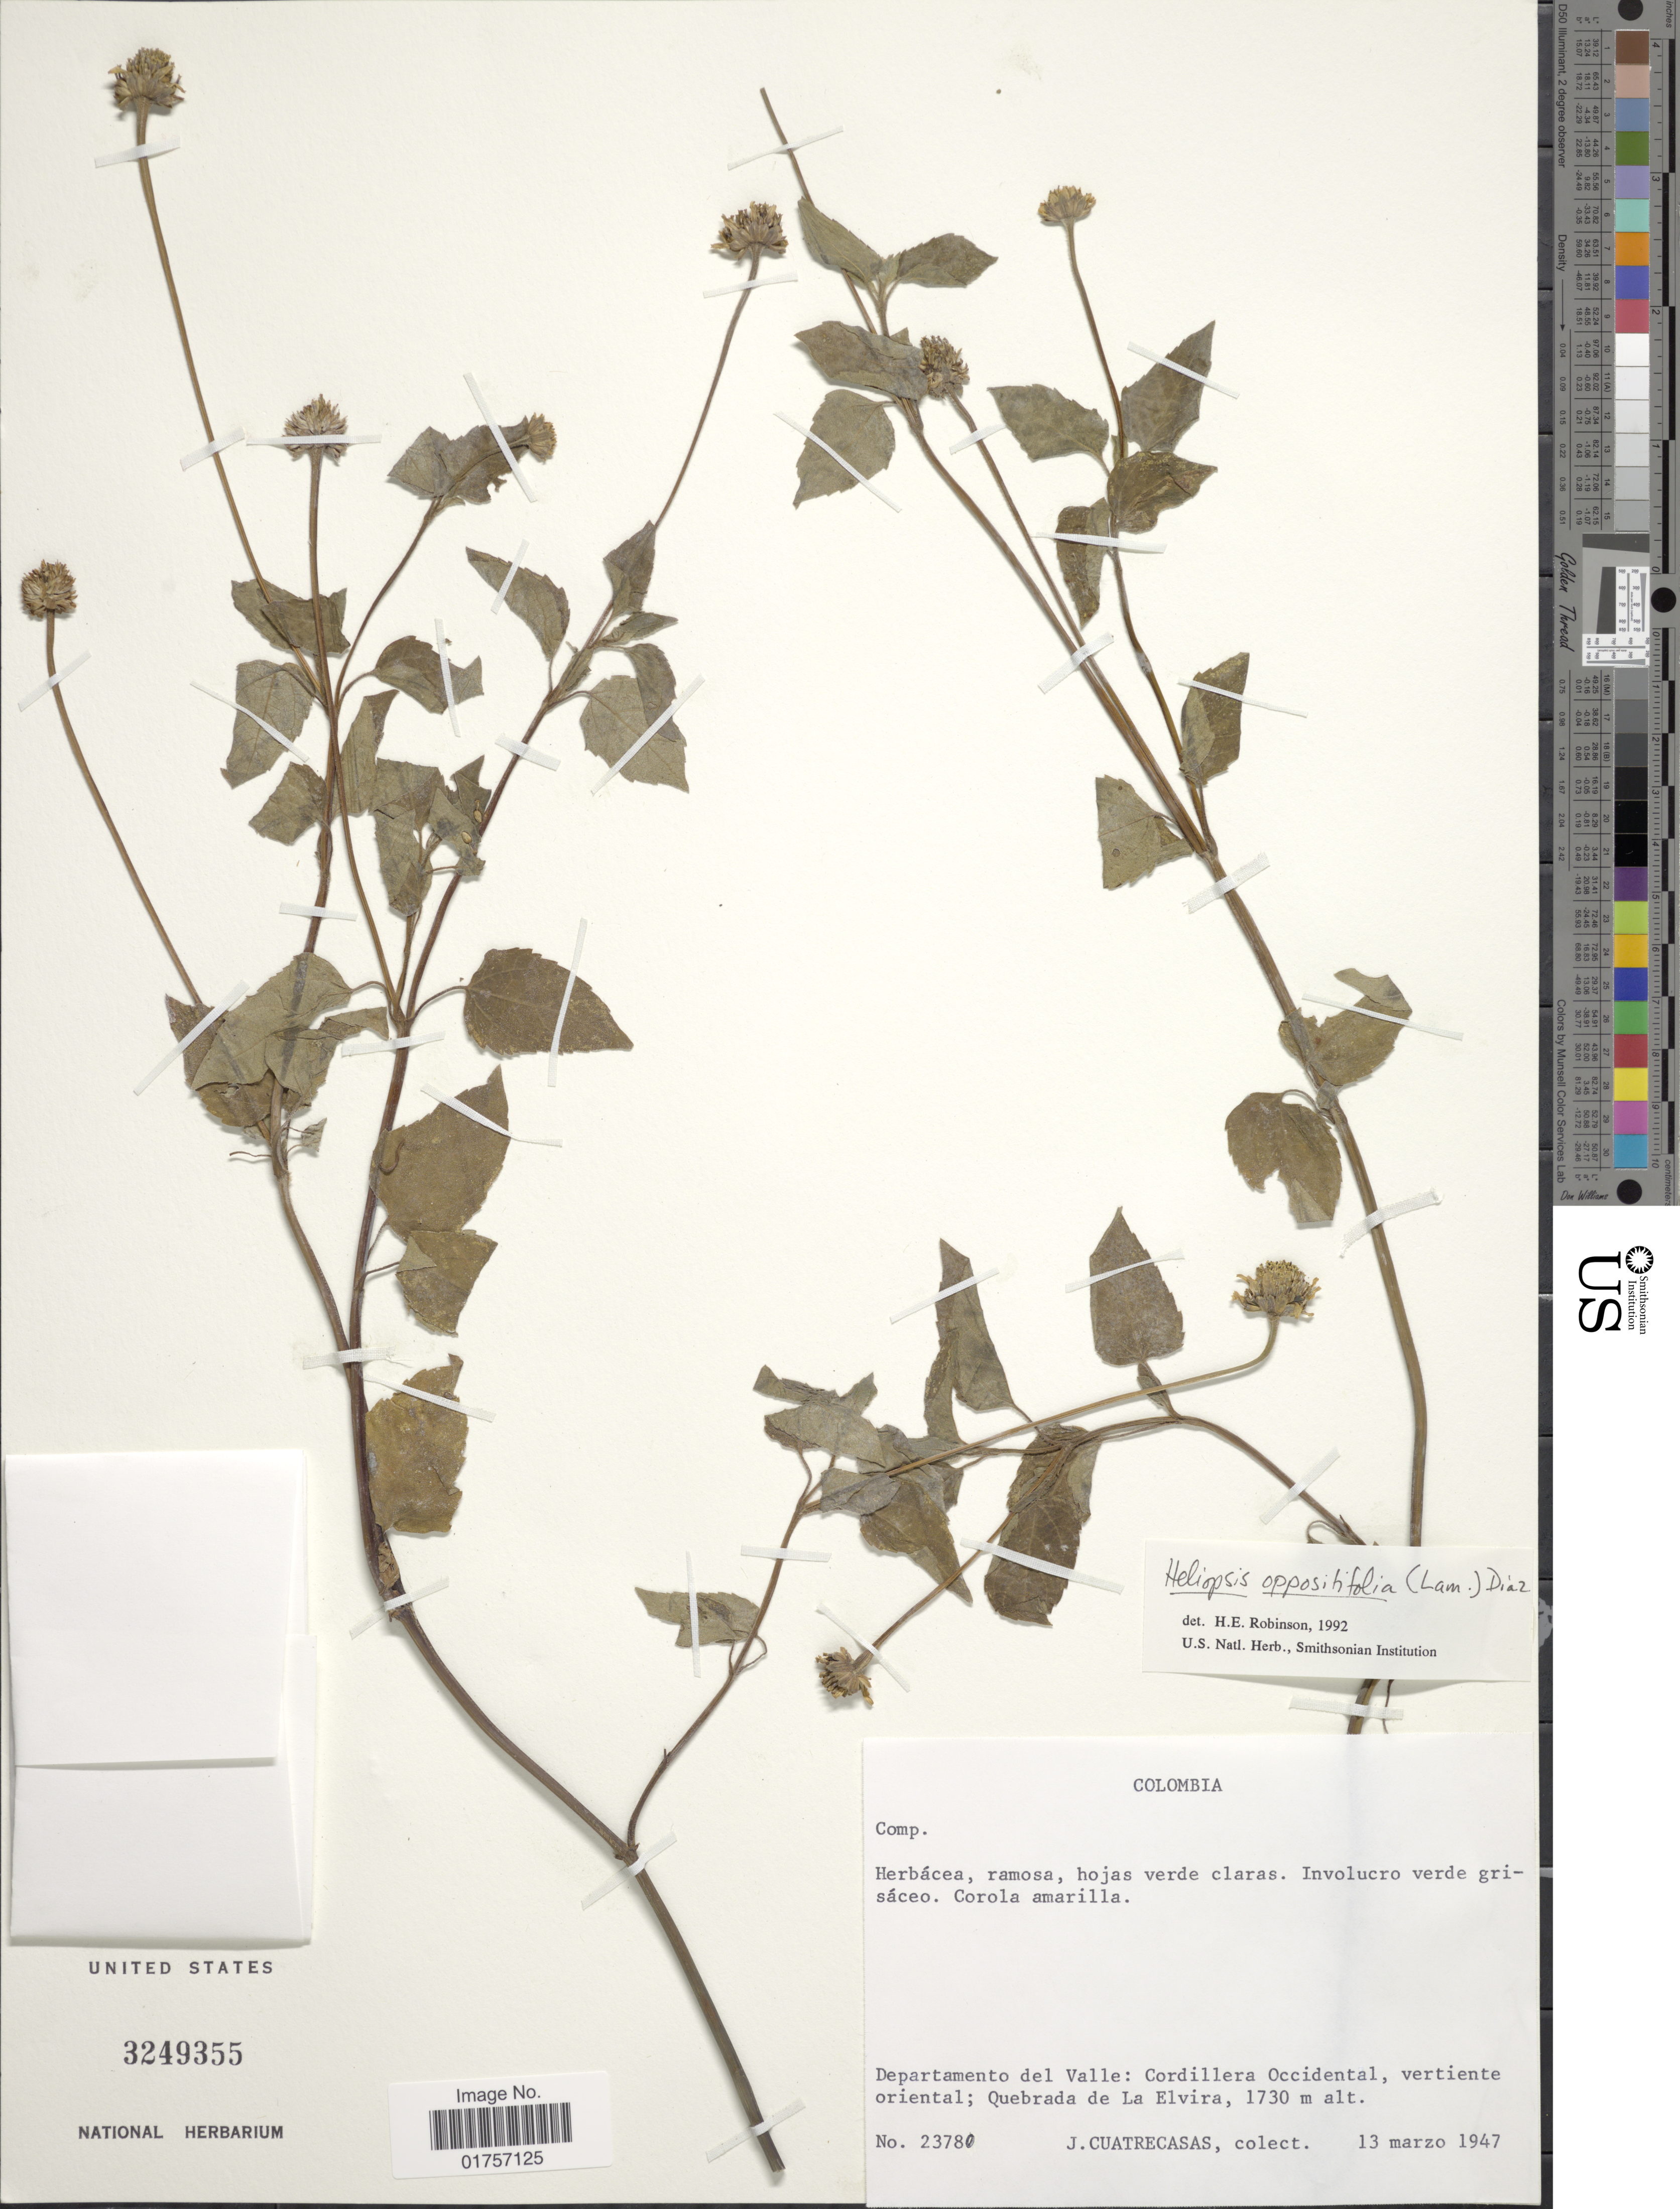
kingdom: Plantae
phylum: Tracheophyta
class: Magnoliopsida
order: Asterales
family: Asteraceae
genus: Heliopsis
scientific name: Heliopsis buphthalmoides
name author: (Jacq.) Dunal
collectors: J. Cuatrecasas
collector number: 23780*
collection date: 1947-03-13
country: Colombia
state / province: Valle del Cauca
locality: Departamento del Valle: Cordillera Occidental, vertiente oriental: Quebrada de La Elvira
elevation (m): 1730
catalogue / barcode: US 3249355